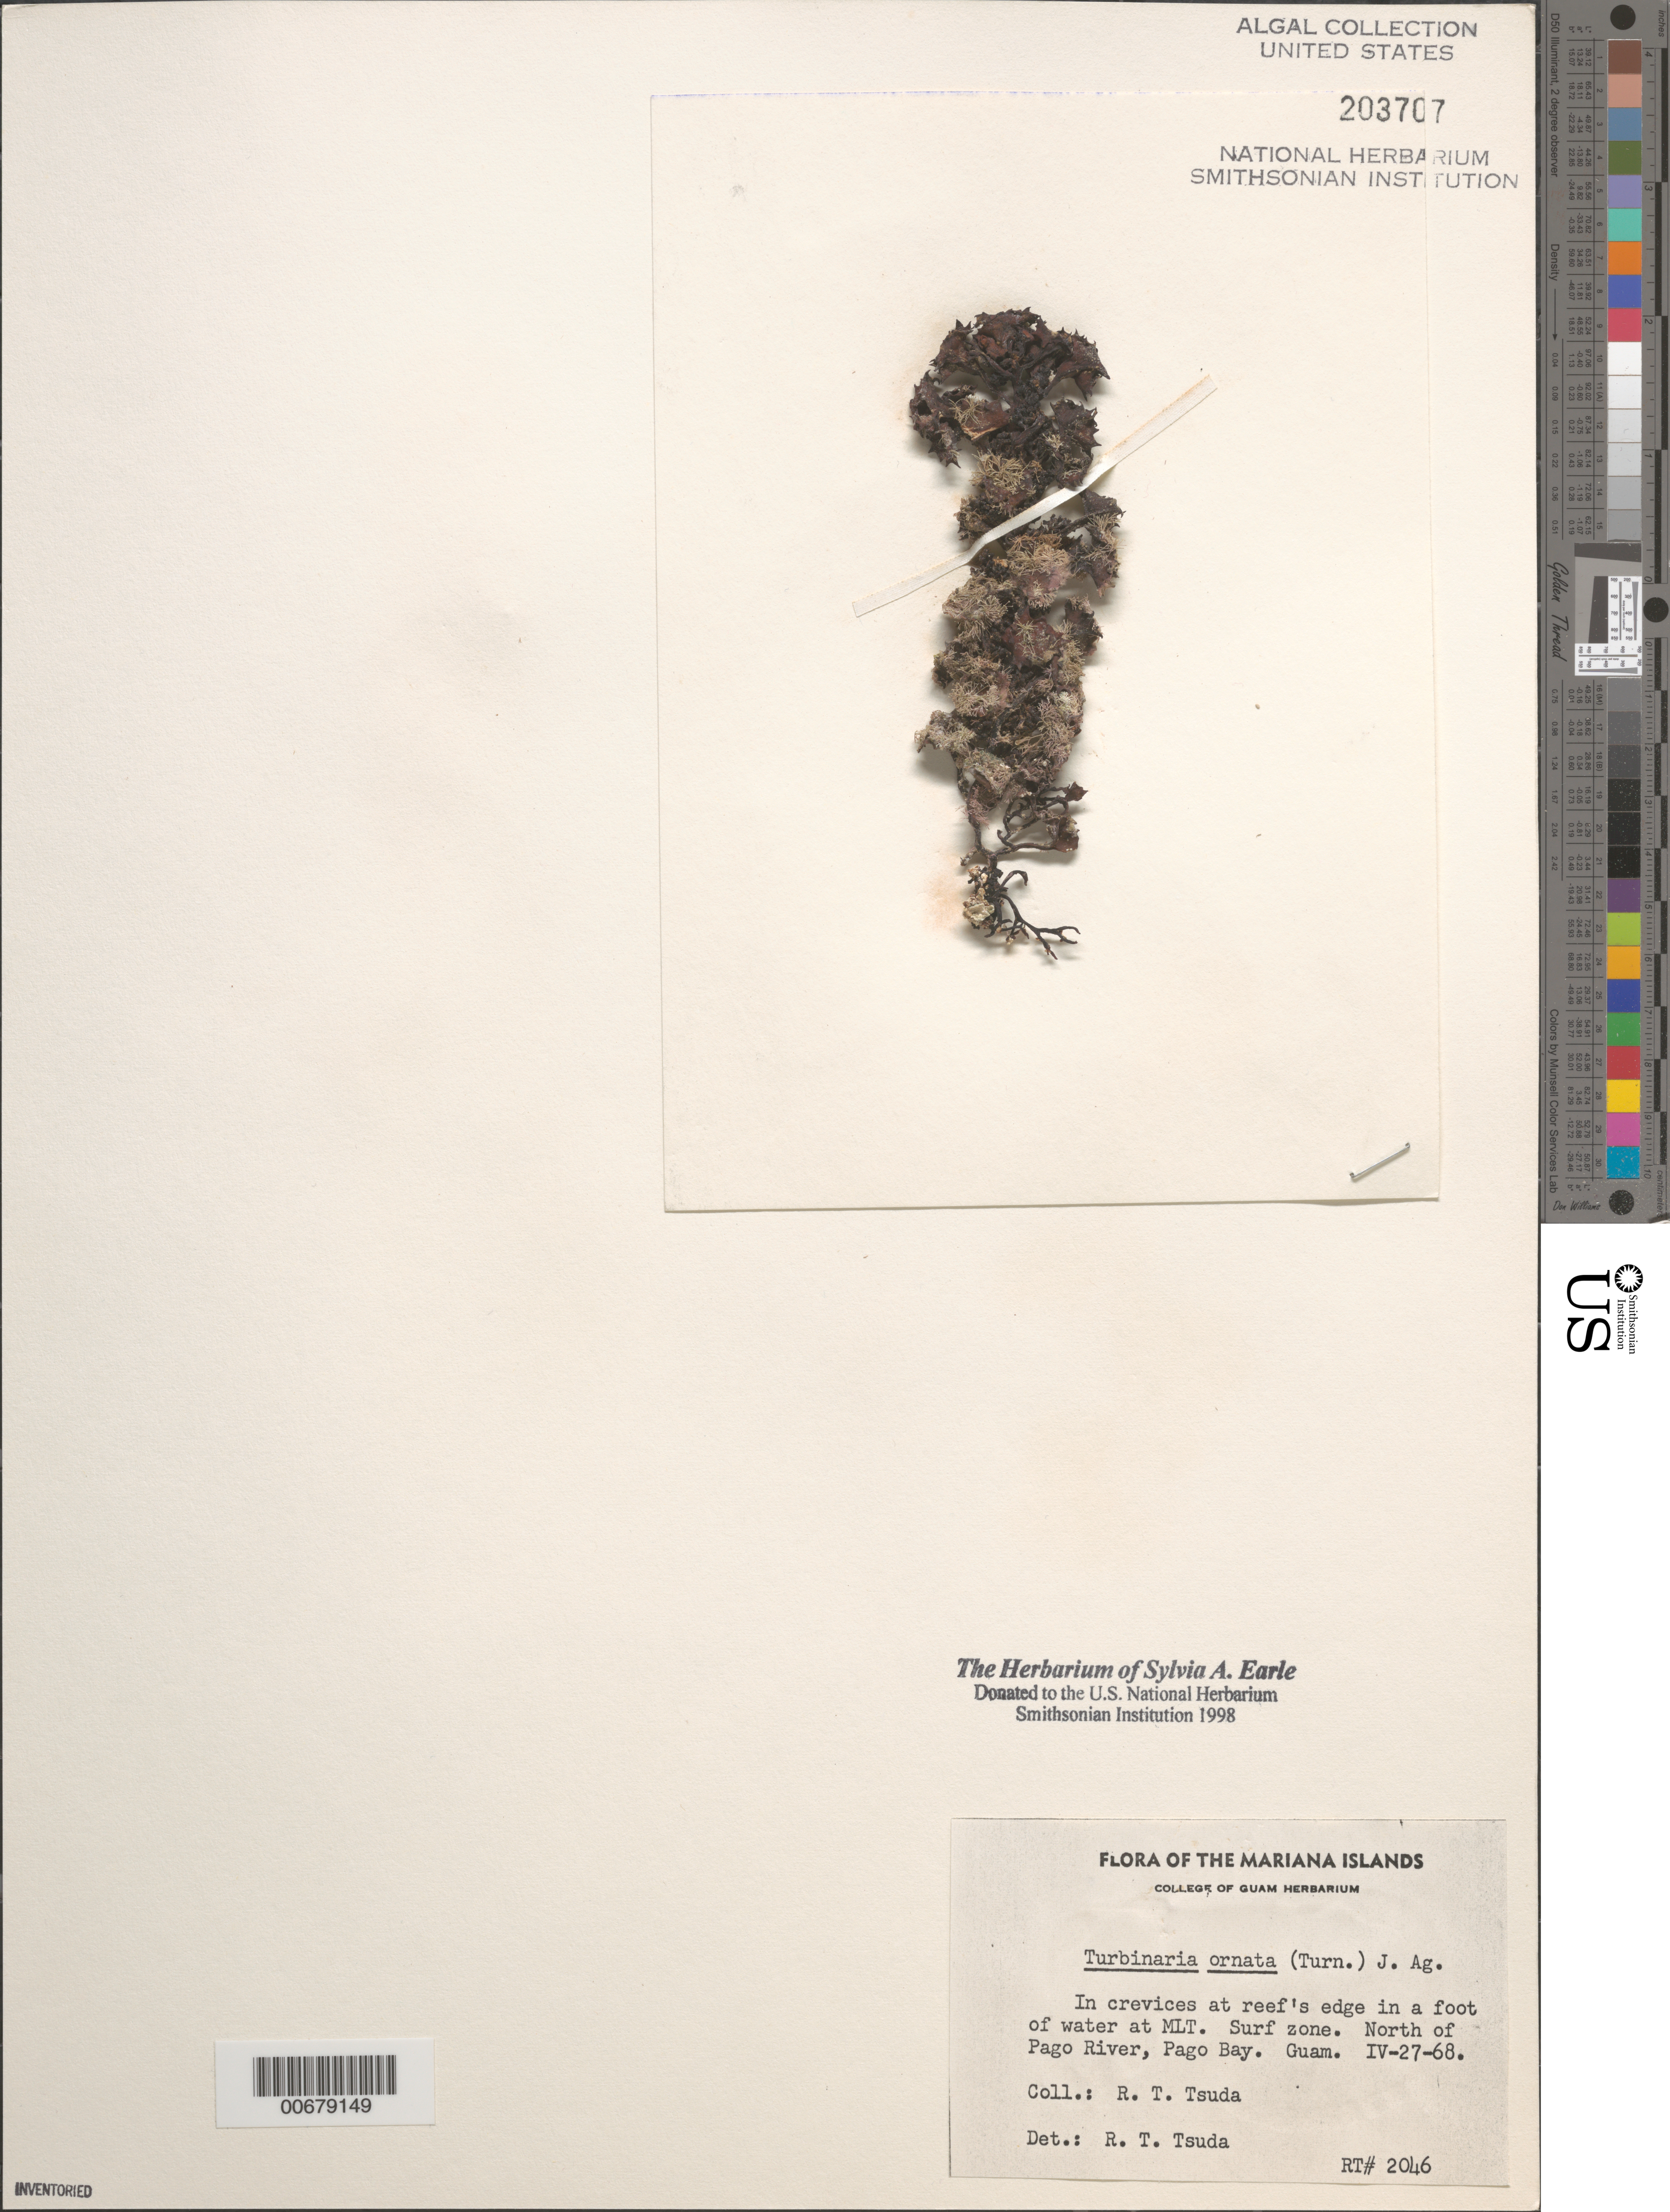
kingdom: Chromista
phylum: Ochrophyta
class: Phaeophyceae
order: Fucales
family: Sargassaceae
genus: Turbinaria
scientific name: Turbinaria ornata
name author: (Turner) J. Agardh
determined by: Tsuda, R. T.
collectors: R. Tsuda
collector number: RT 2046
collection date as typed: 27 Apr 1968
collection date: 1968-04-27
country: Guam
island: Guam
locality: Pago Bay north of Pago River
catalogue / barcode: US 203707